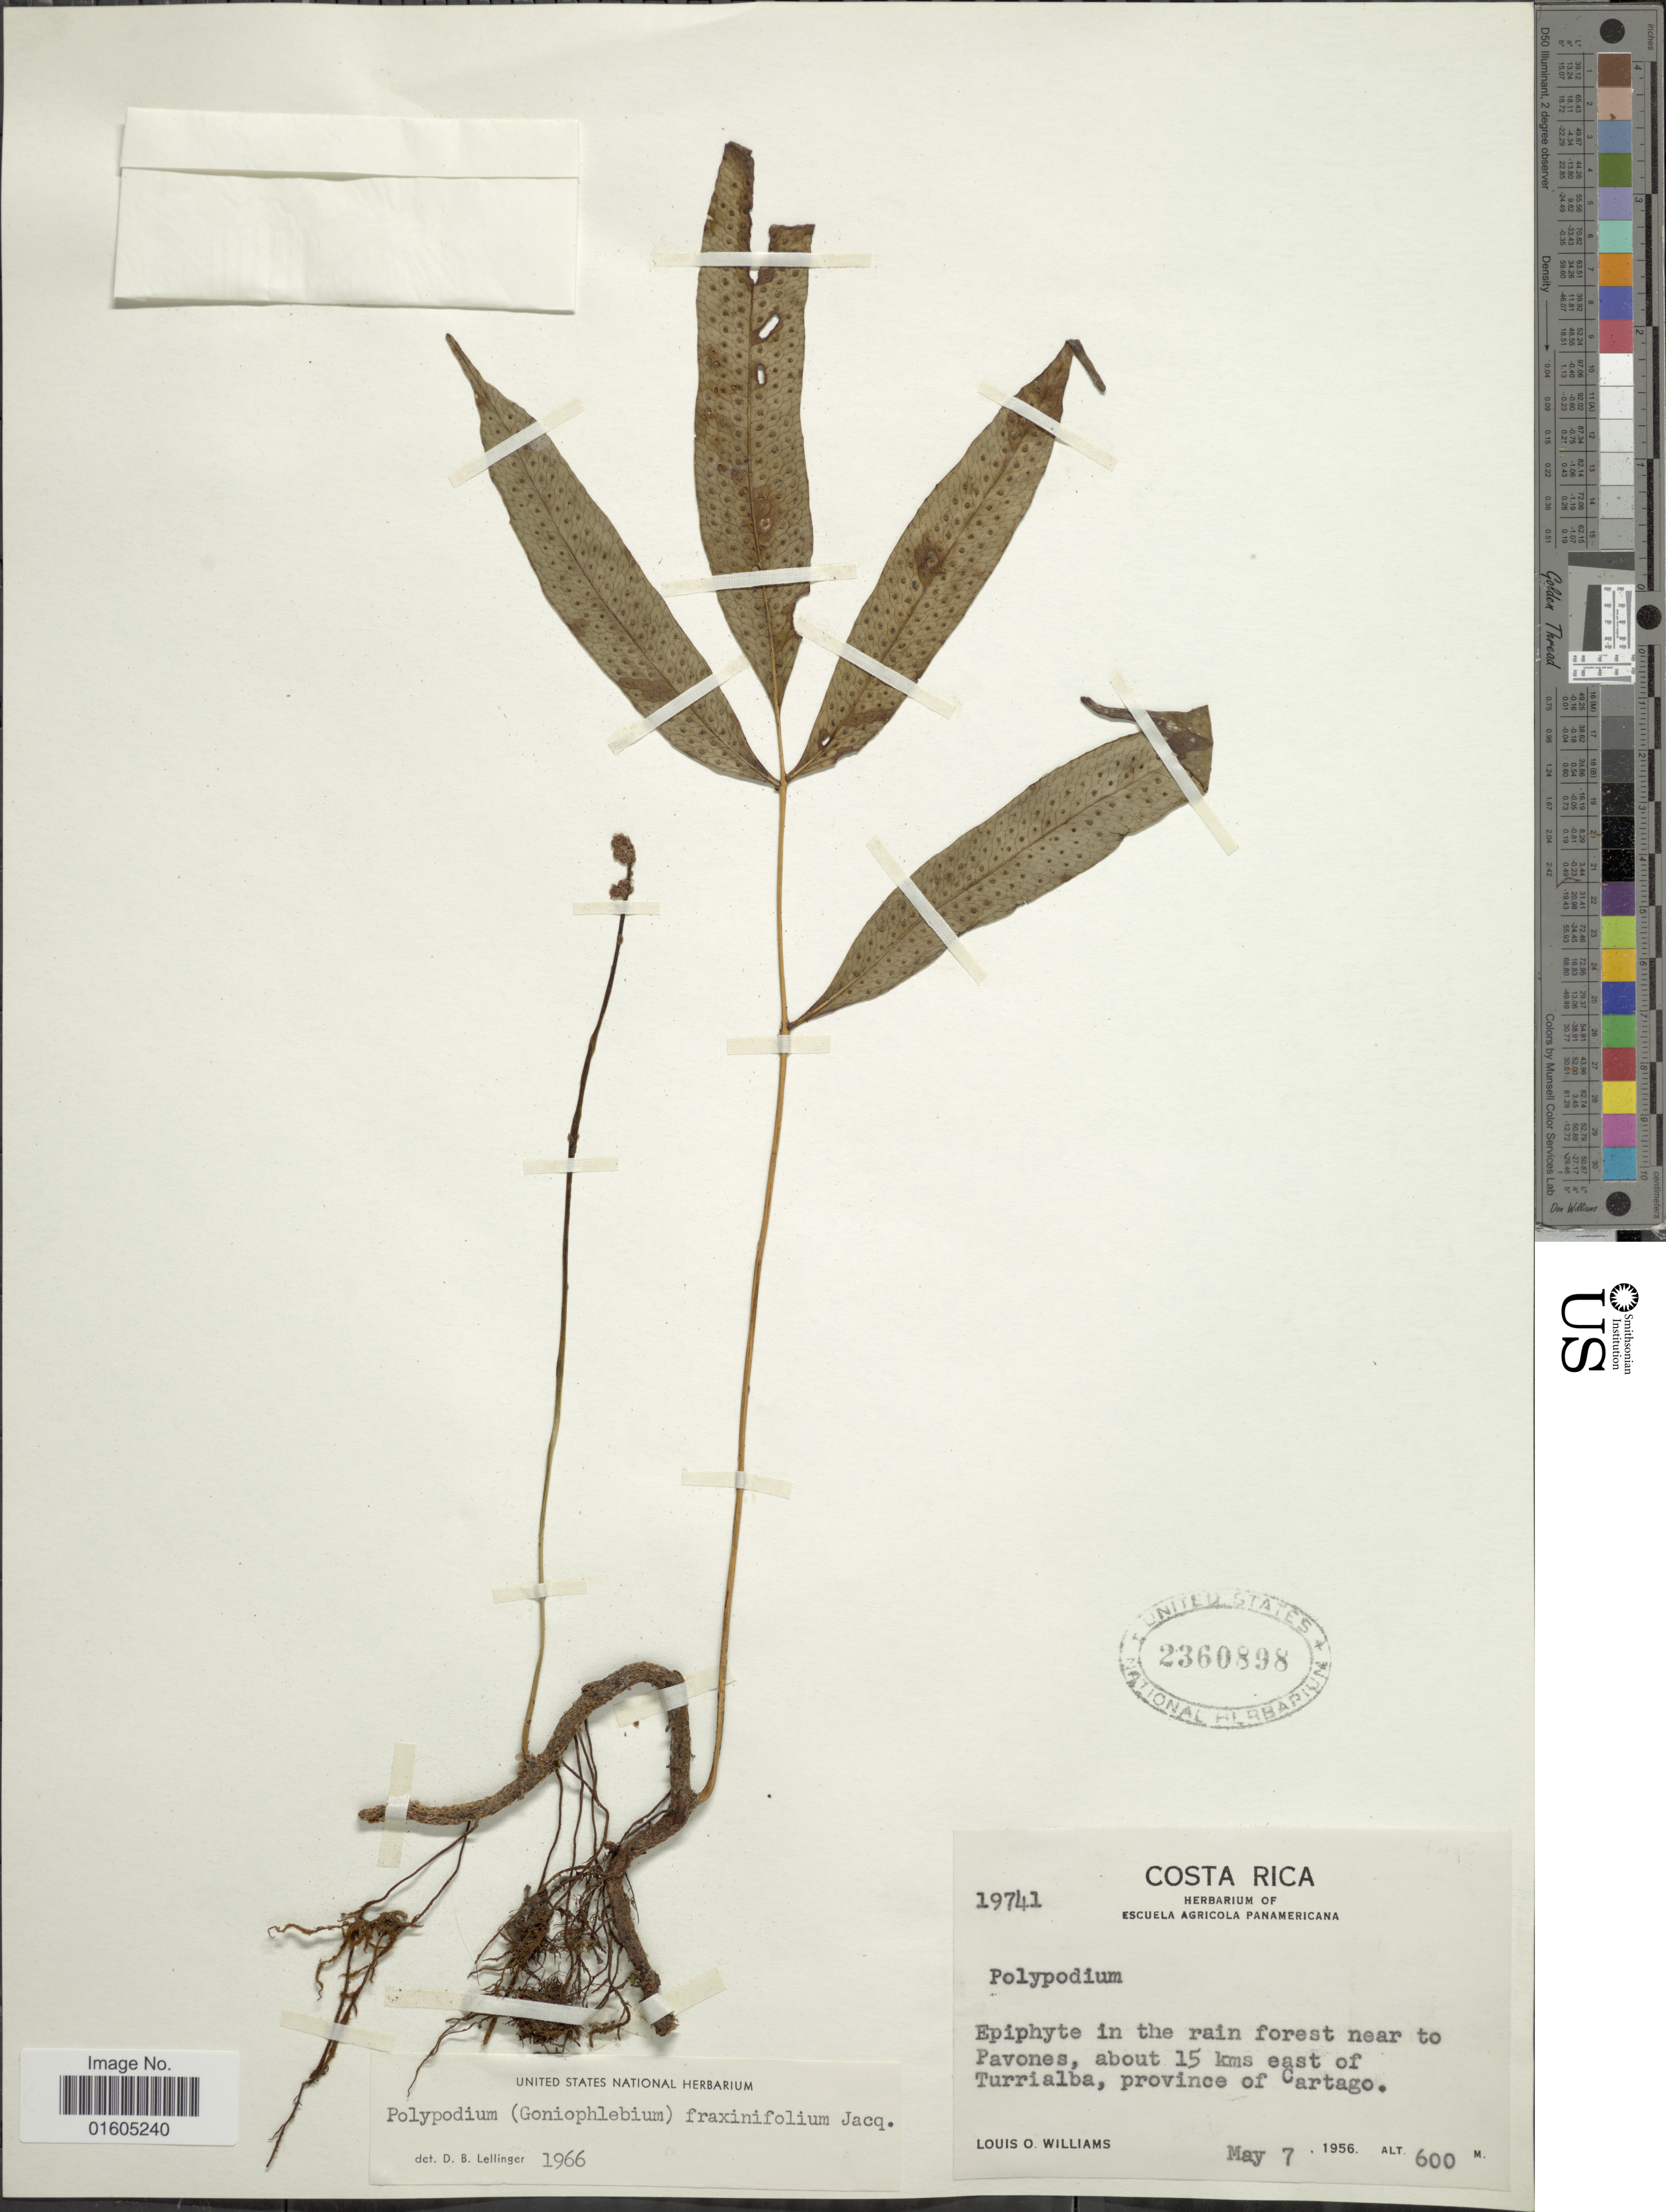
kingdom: Plantae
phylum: Tracheophyta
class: Polypodiopsida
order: Polypodiales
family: Polypodiaceae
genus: Serpocaulon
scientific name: Serpocaulon fraxinifolium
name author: (Jacq.) A.R. Sm.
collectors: L. O. Williams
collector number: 19741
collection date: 1956-04-05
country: Costa Rica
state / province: Cartago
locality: Costa Rica. In the rain forest near to Pavones, about 15 kms east of Turrialba, province of Cartago.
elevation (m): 600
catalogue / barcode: US 2360898